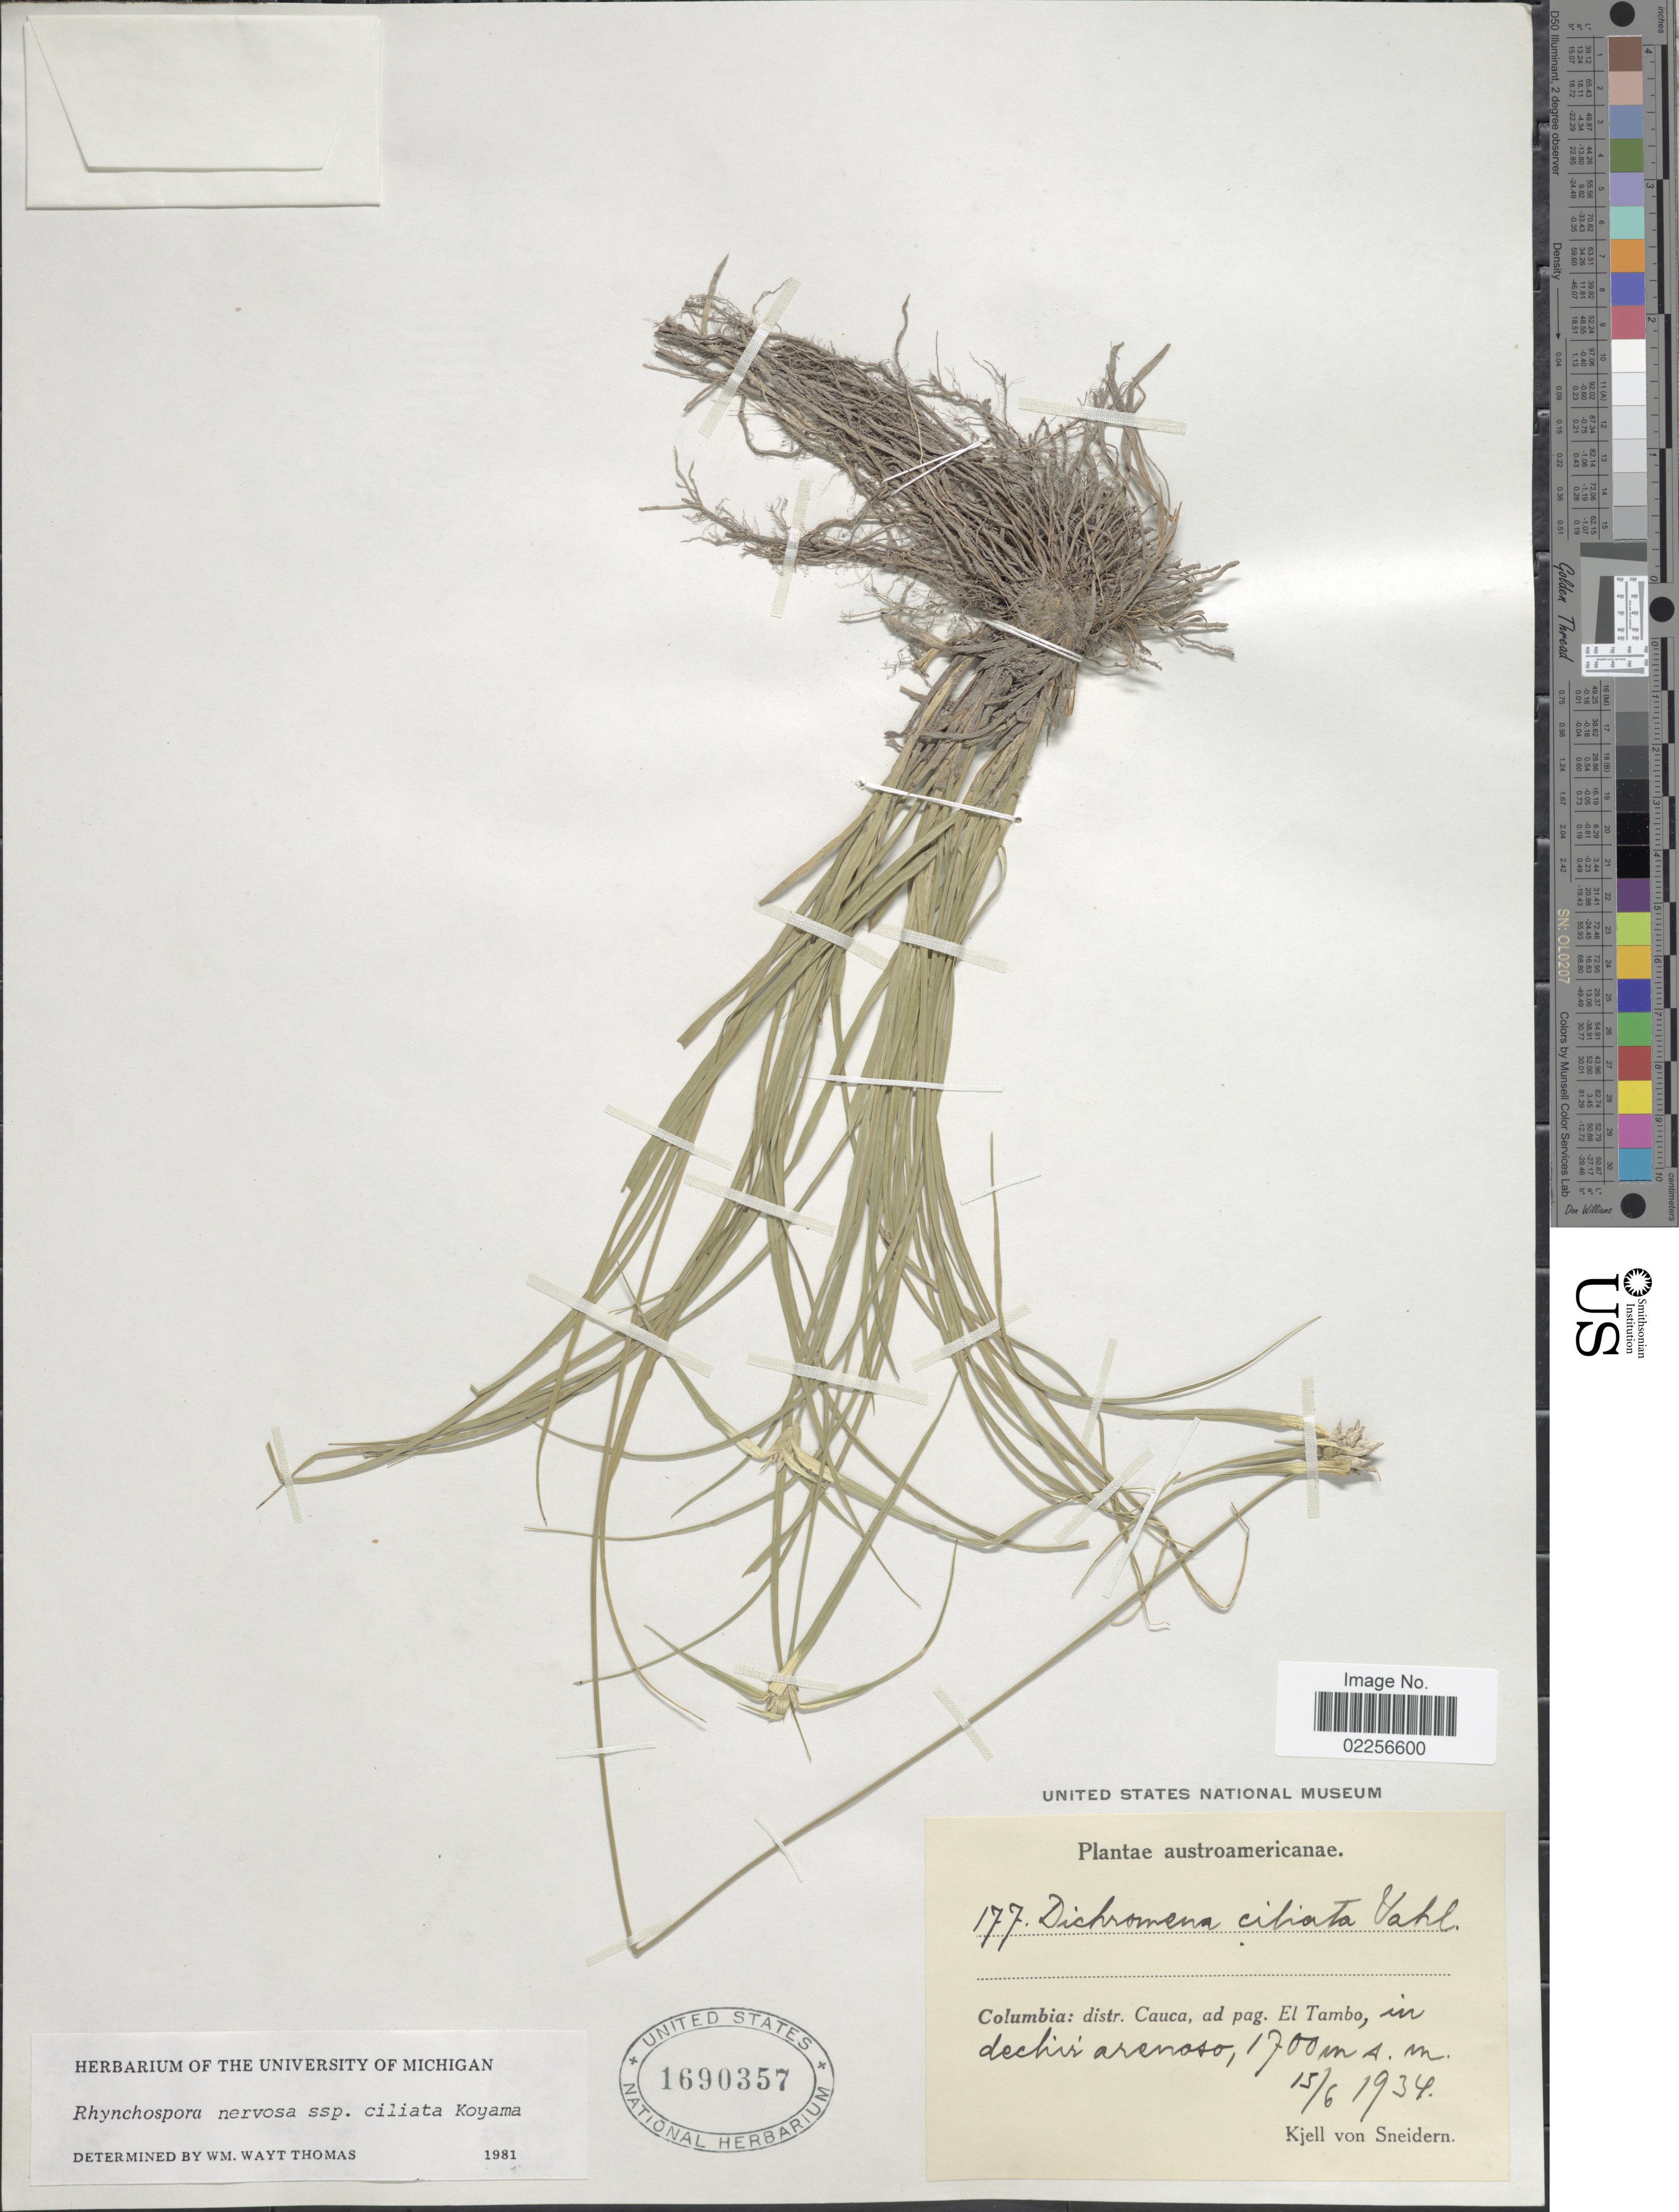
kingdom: Plantae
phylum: Tracheophyta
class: Liliopsida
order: Poales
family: Cyperaceae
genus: Rhynchospora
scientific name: Rhynchospora ciliata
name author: (G. Mey.) Kük.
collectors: K. von Sneidern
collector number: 177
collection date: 1934-06-15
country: Colombia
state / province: Cauca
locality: Ad pag. El Tambo, in dechir arenoso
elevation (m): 1700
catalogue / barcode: US 1690357